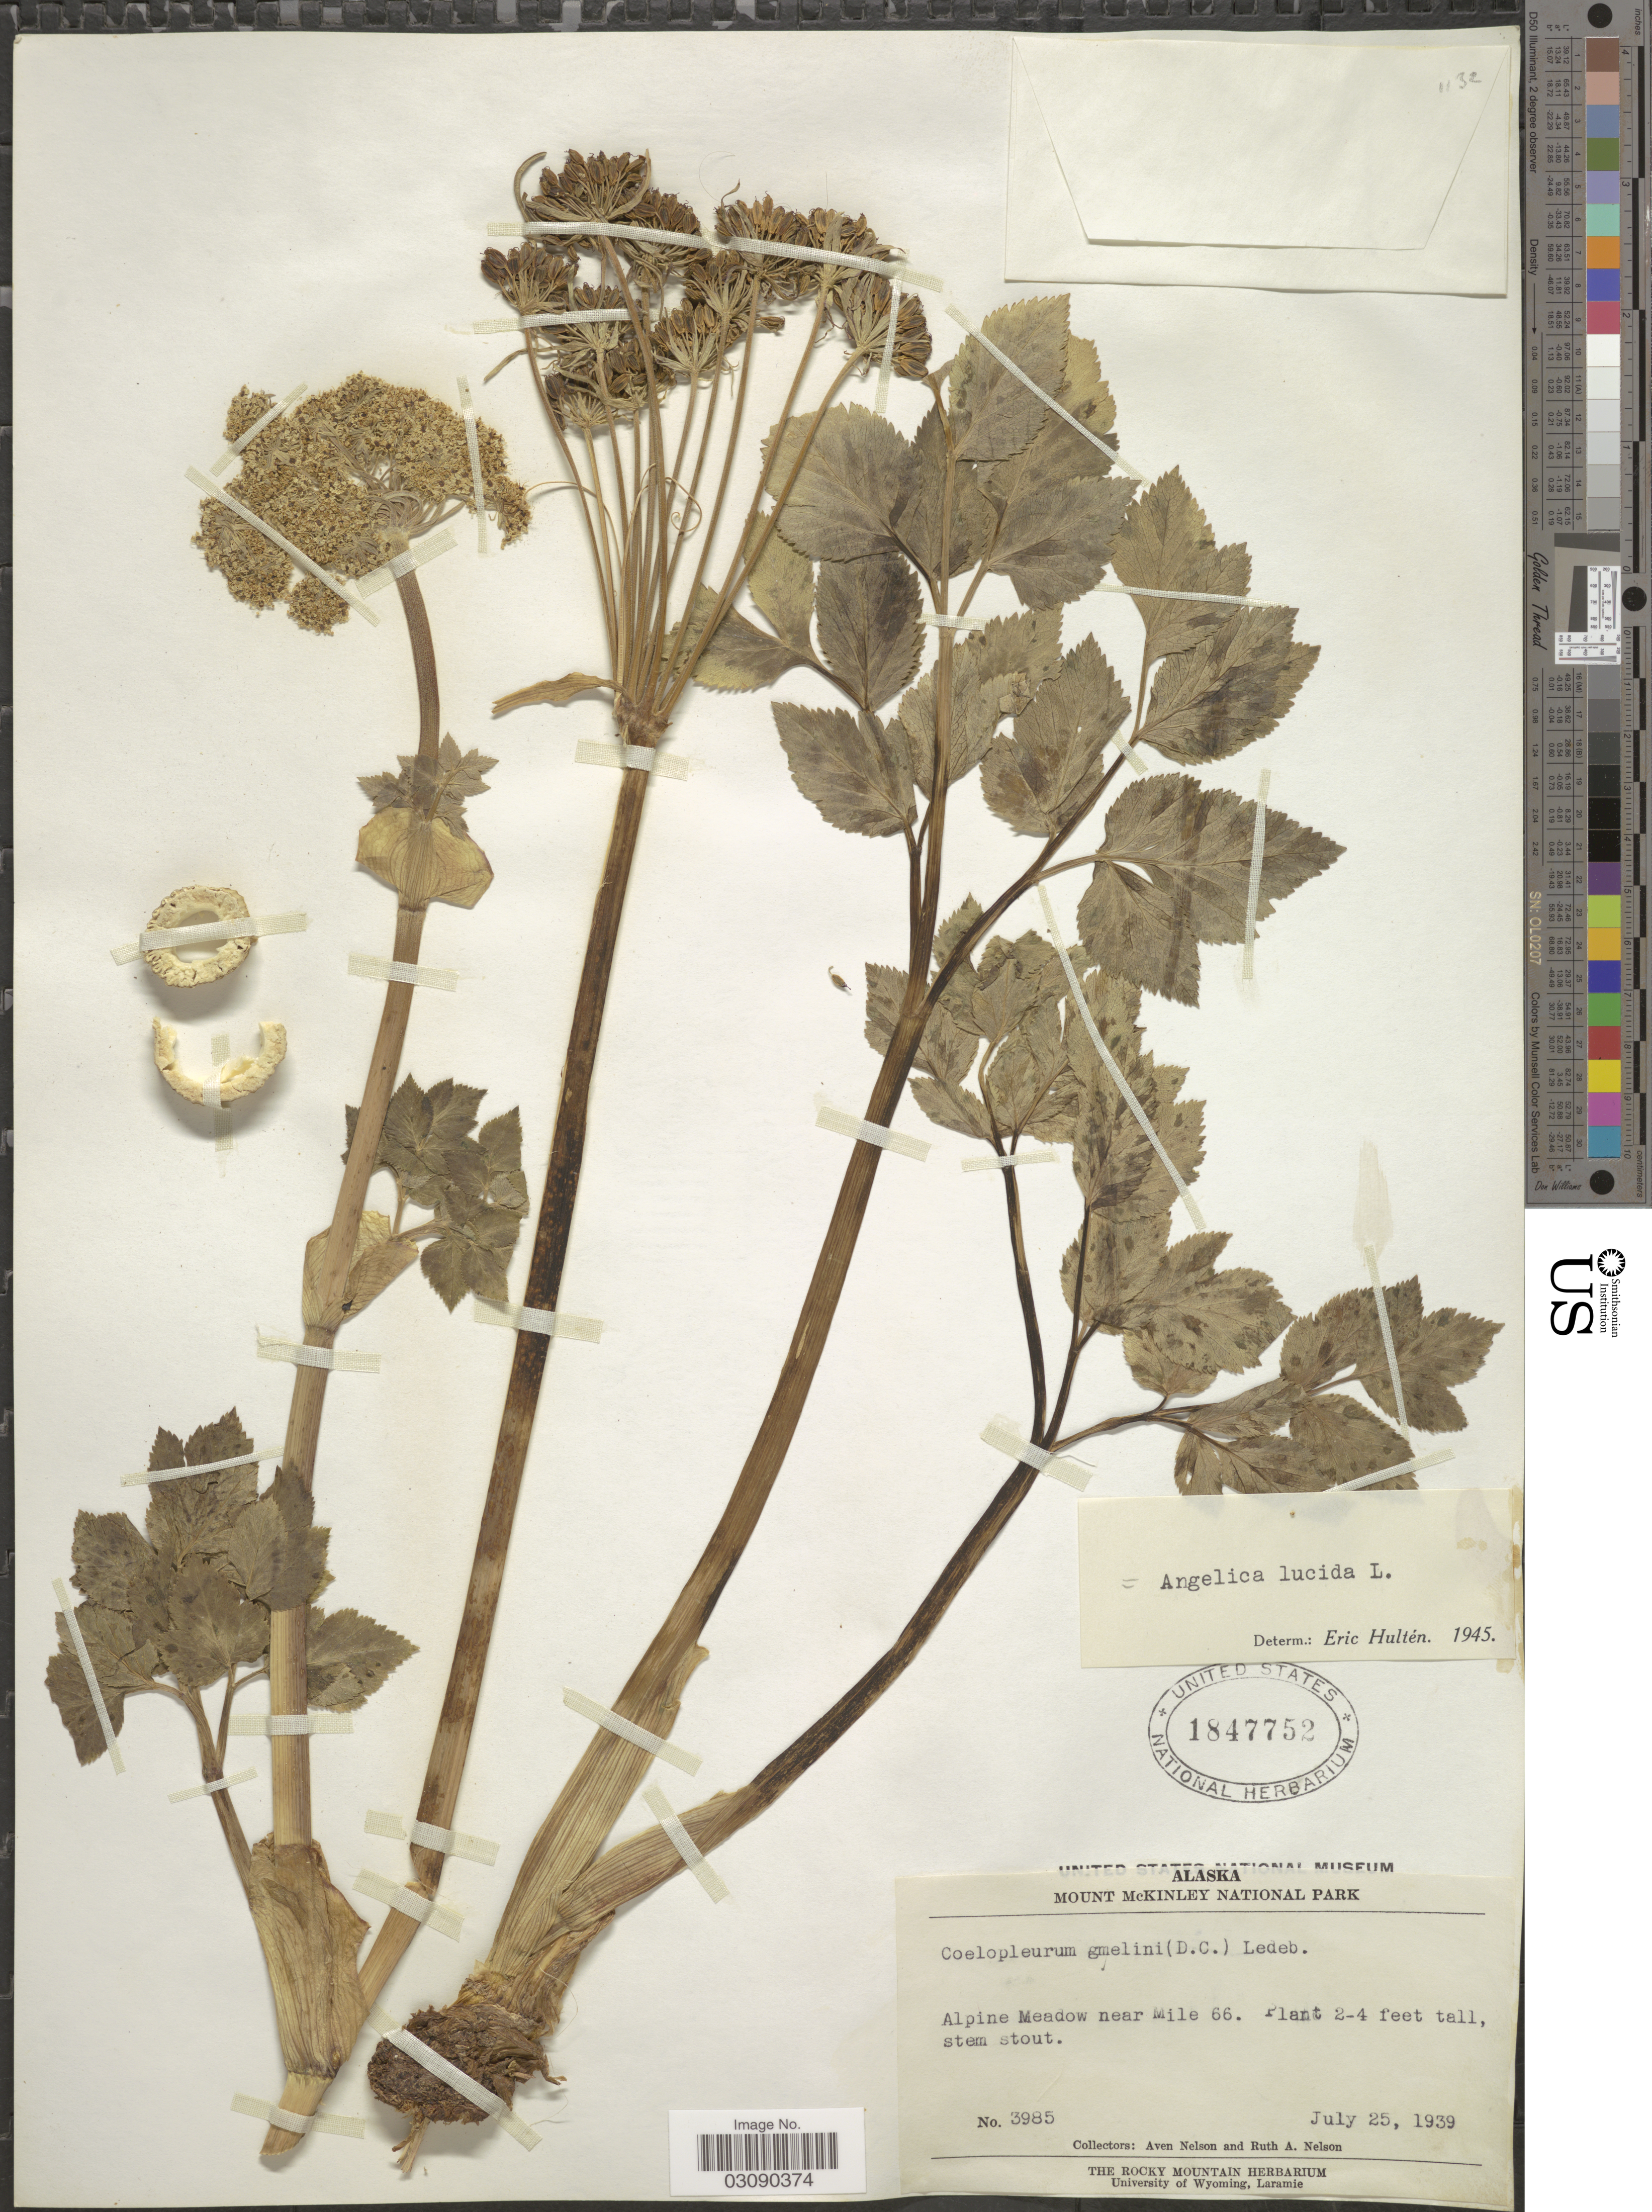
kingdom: Plantae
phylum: Tracheophyta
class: Magnoliopsida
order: Apiales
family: Apiaceae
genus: Angelica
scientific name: Angelica lucida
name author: L.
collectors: A. Nelson & R. A. Nelson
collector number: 3985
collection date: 1939-07-25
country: United States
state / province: Alaska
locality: Mount McKinley National Park, Alpine Meadow near Mile 66.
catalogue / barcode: US 1847752